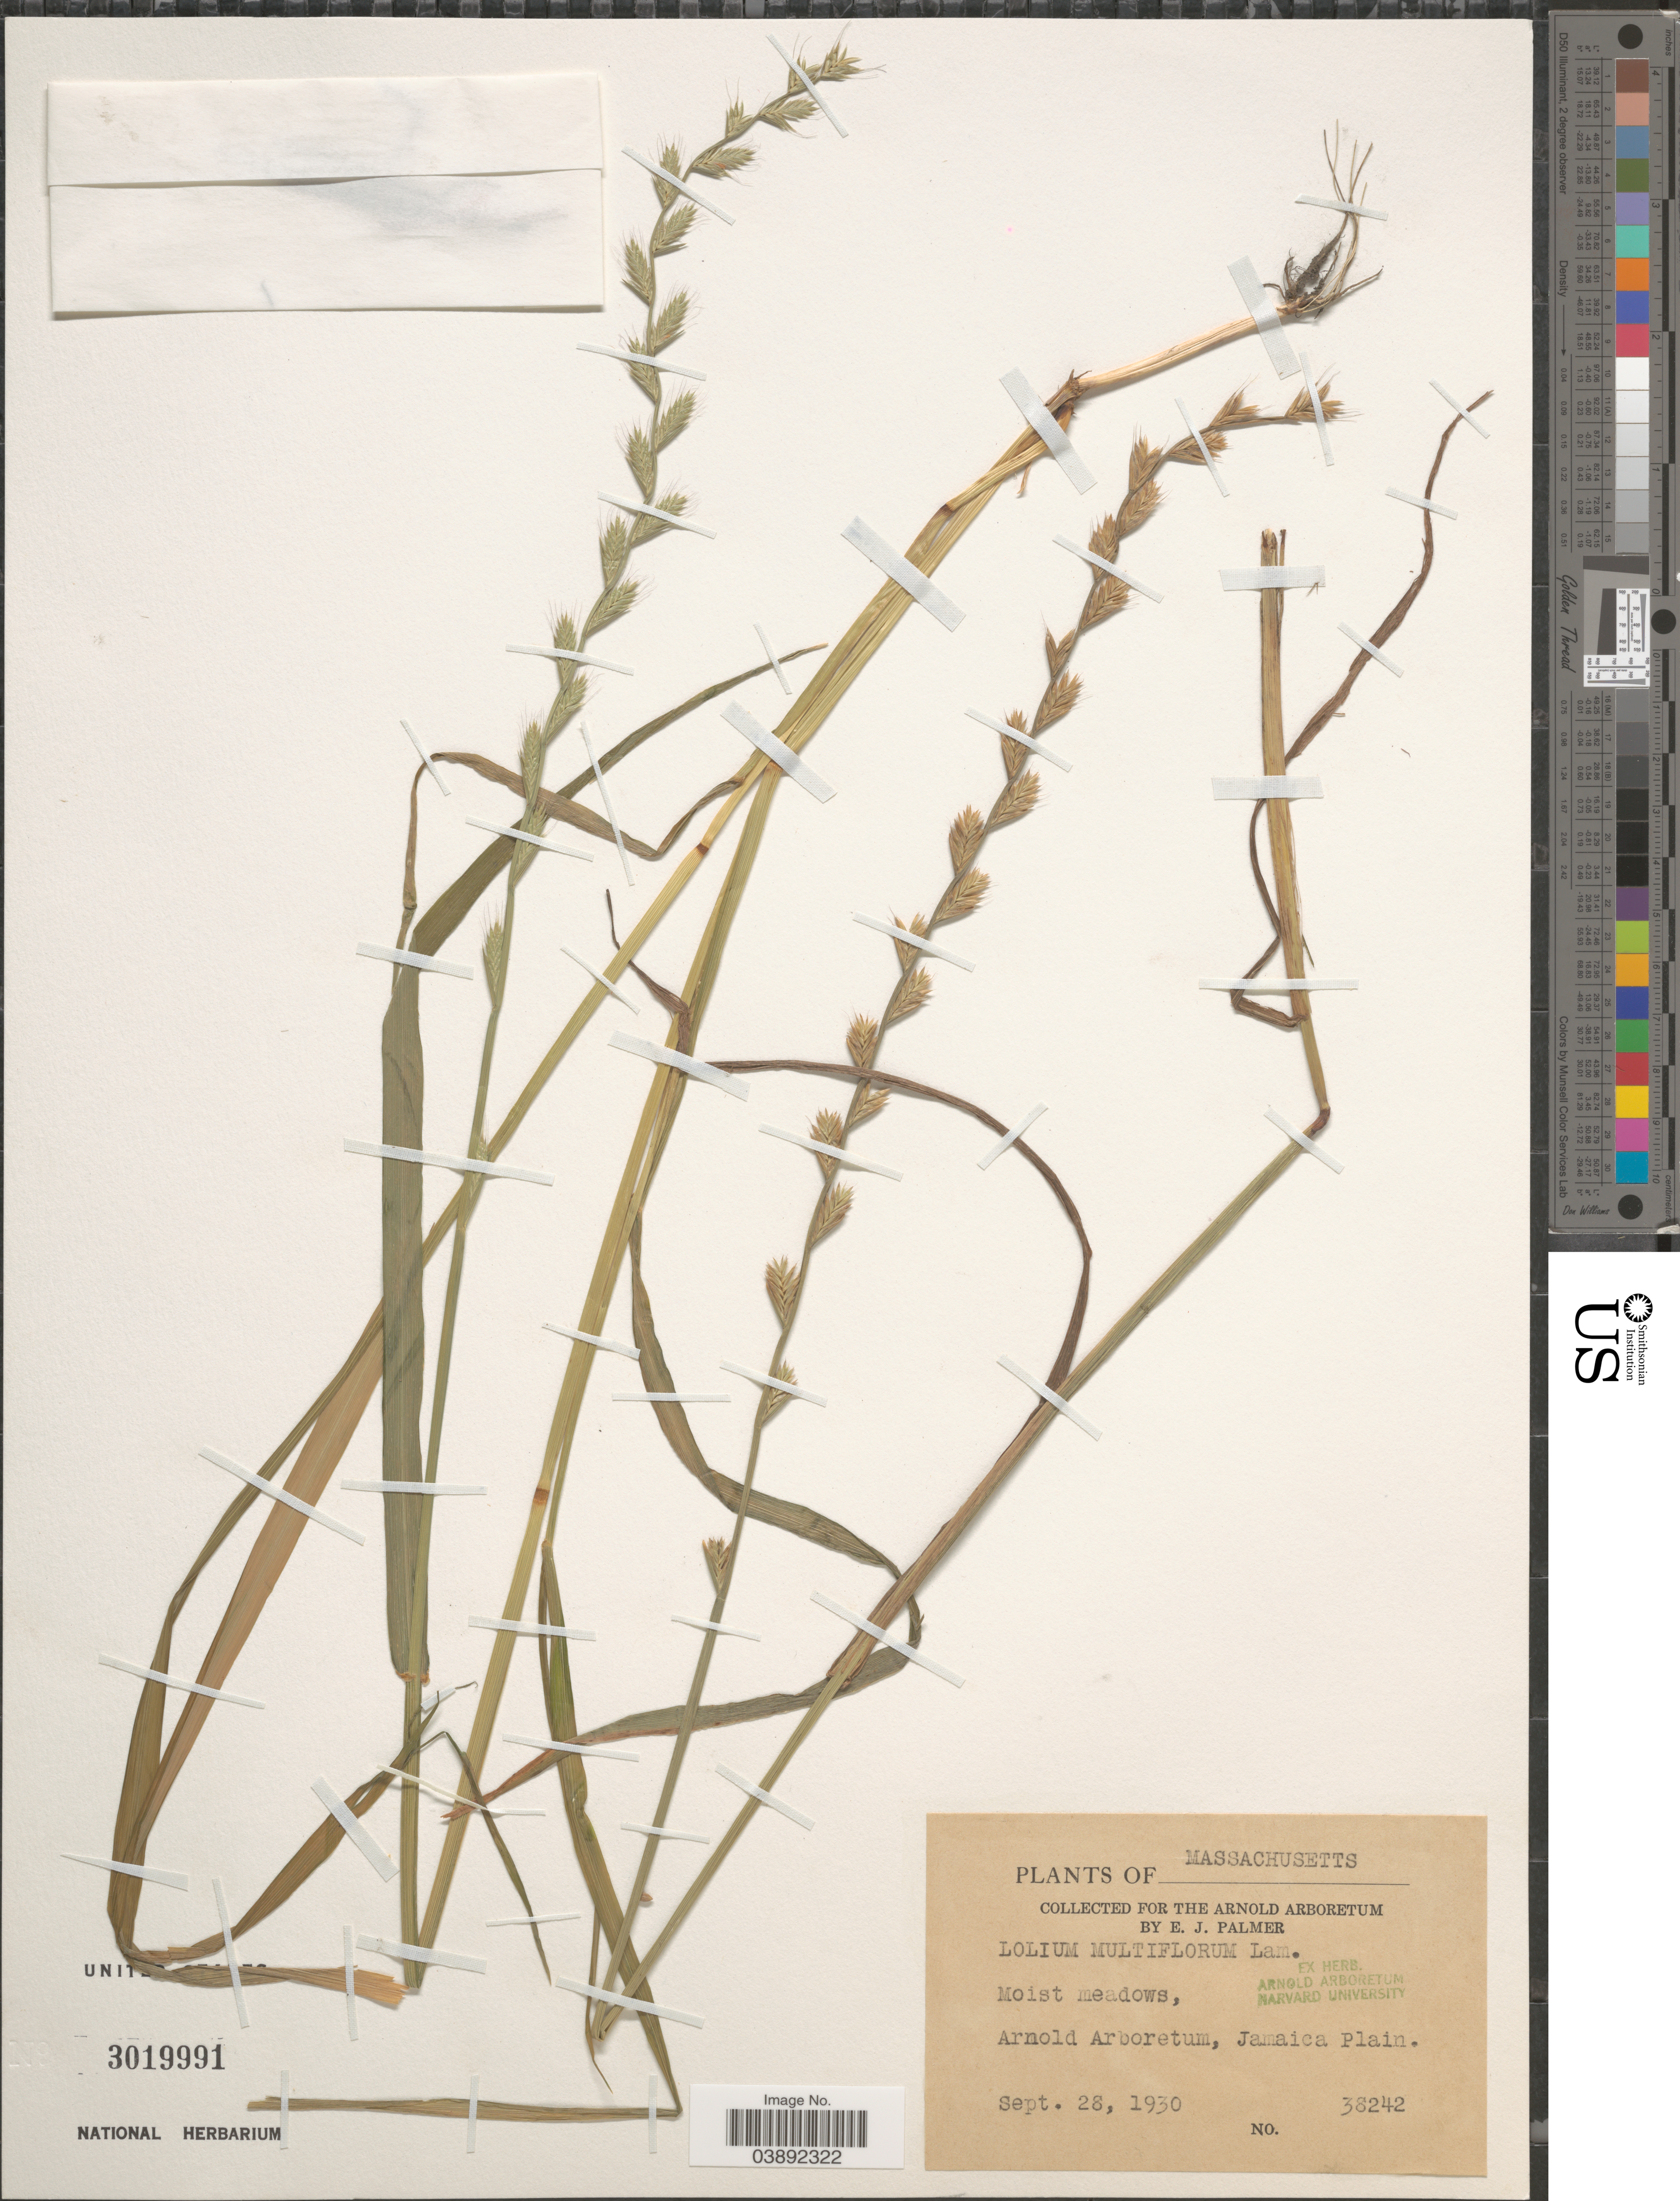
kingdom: Plantae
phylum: Tracheophyta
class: Liliopsida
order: Poales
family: Poaceae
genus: Lolium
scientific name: Lolium multiflorum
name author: Lam.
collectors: E. J. Palmer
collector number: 38242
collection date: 1930-09-28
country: United States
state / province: Massachusetts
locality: Moist meadows, Arnold Arboretum, Jamaica Plain.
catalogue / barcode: US 3019991